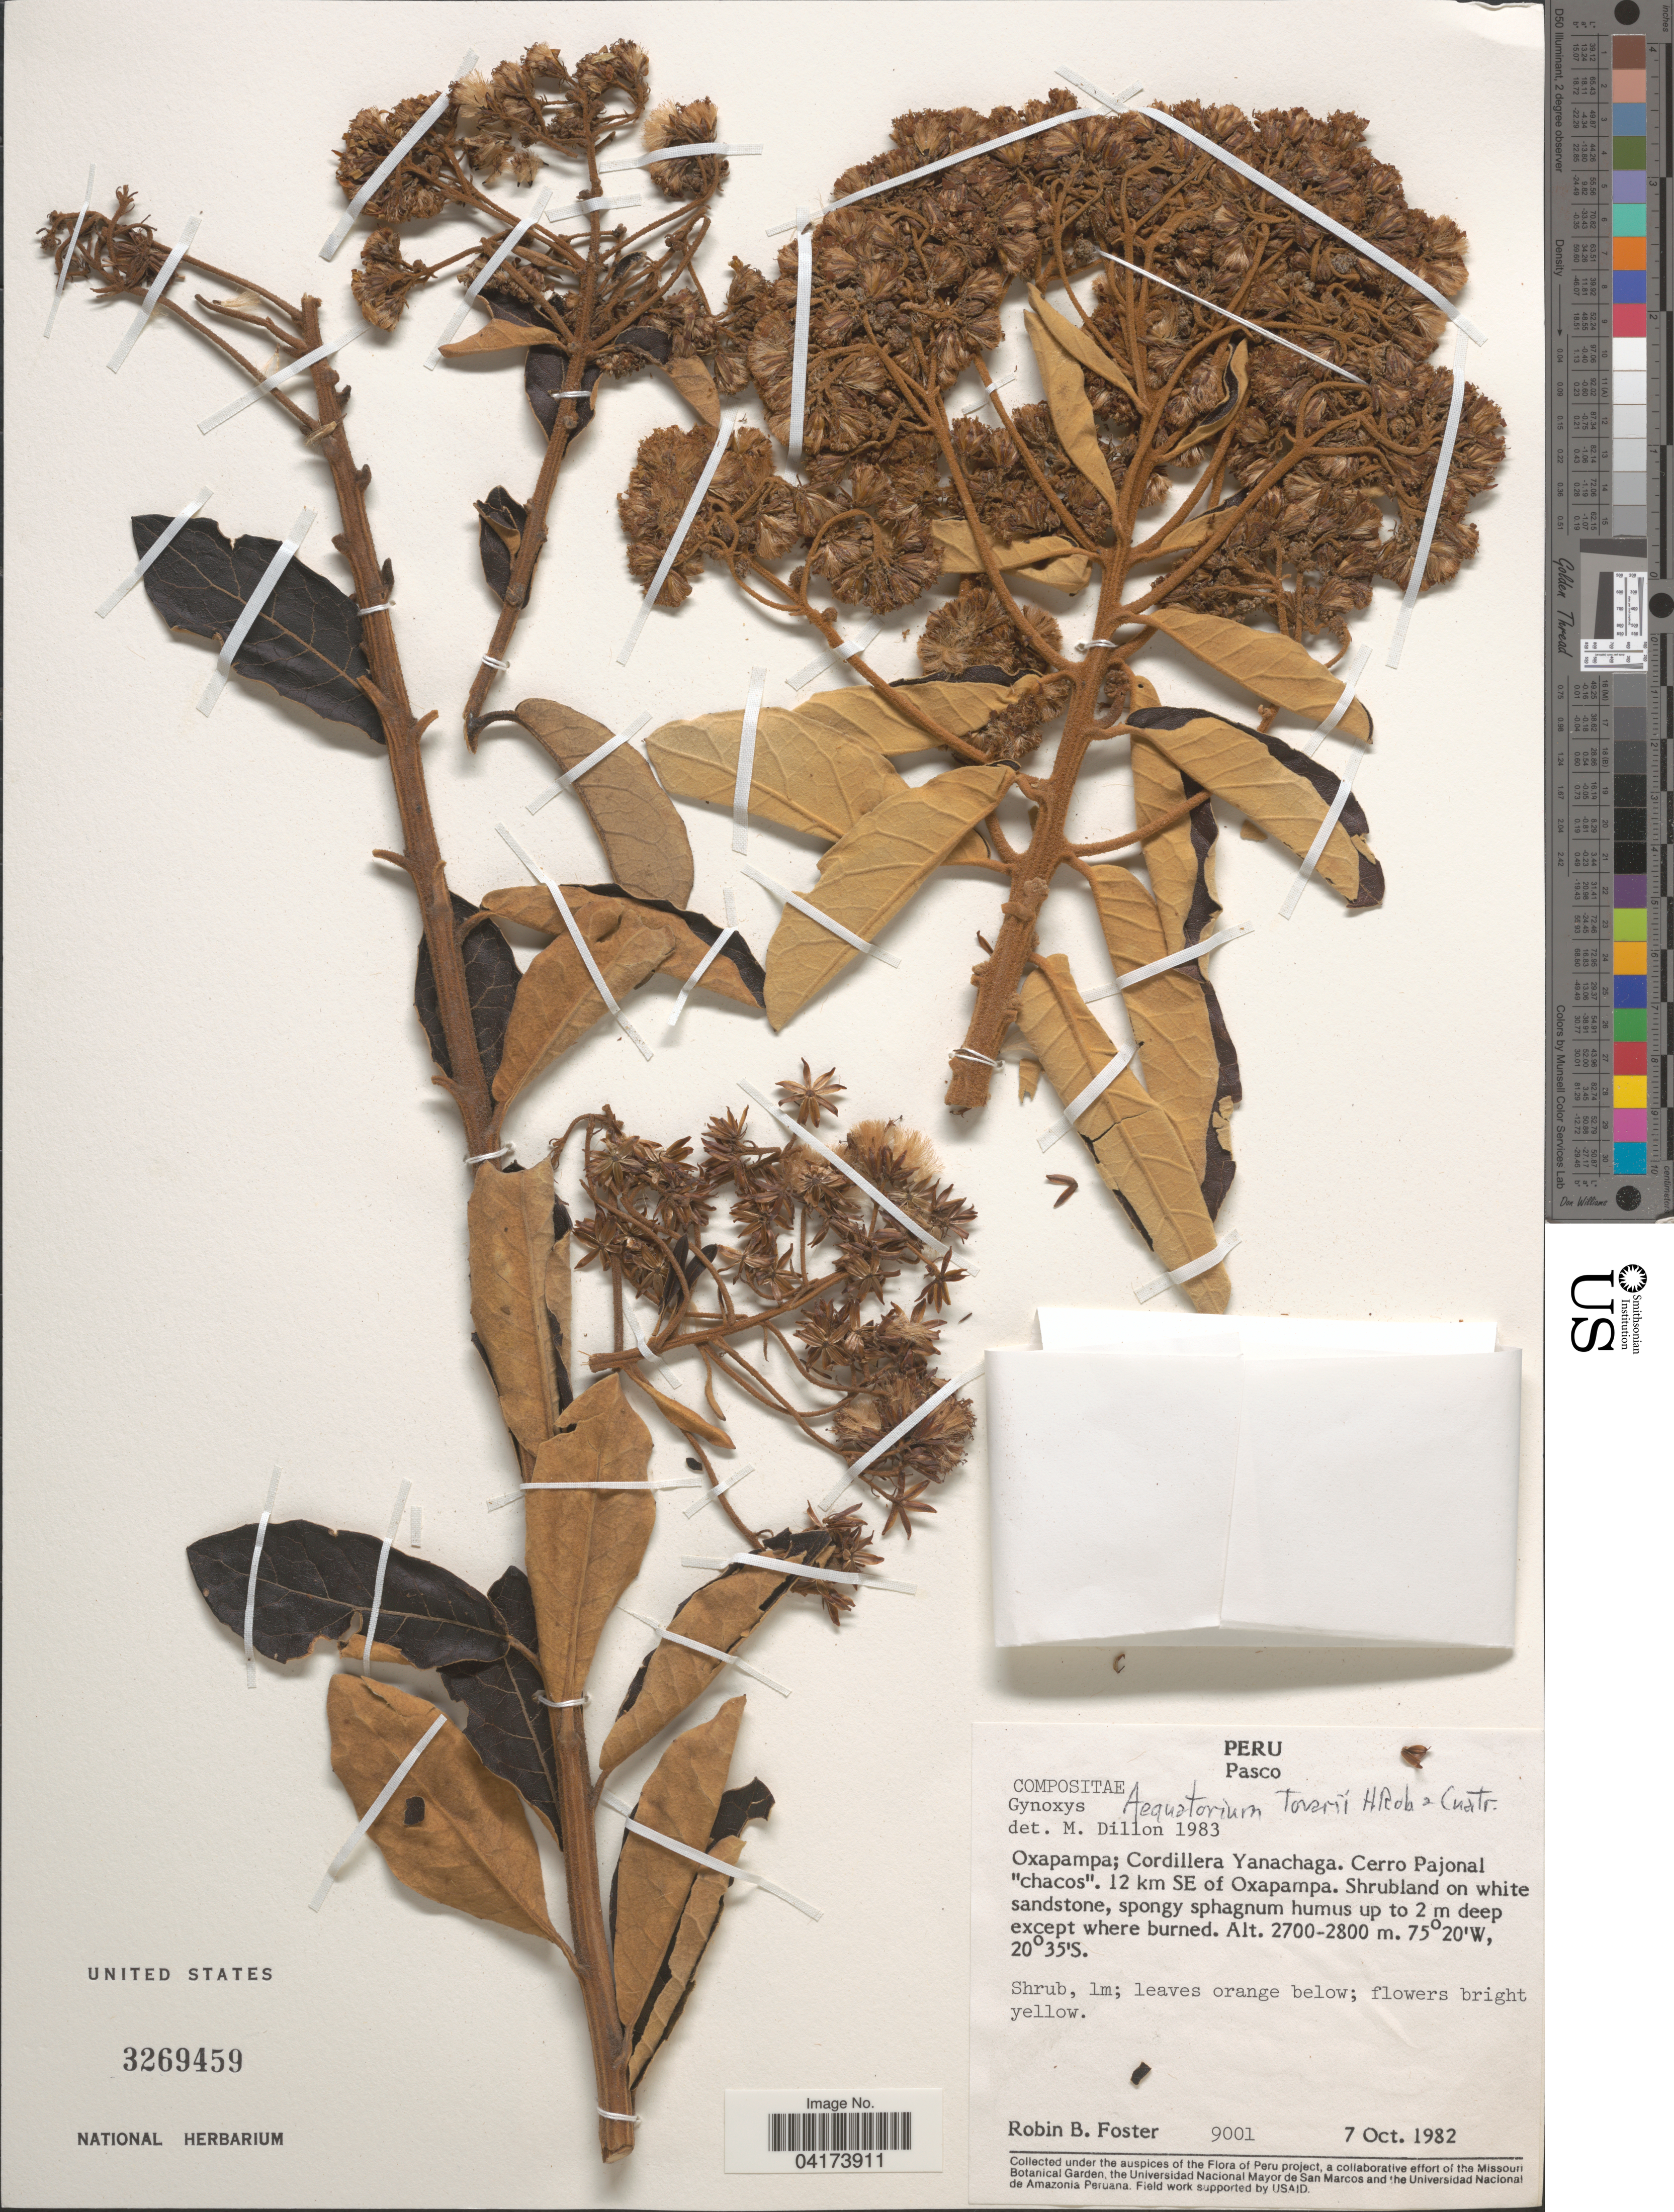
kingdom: Plantae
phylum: Tracheophyta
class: Magnoliopsida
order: Asterales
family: Asteraceae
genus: Aequatorium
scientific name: Aequatorium tovarii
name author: H. Rob. & Cuatrec.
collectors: R. B. Foster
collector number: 9001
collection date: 1982-10-07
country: Peru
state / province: Pasco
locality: Oxapampa; Cordillera Yanachaga. Cerro Pajonal "chacos". 12 km SE of Oxapampa.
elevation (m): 2700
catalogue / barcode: US 3269459